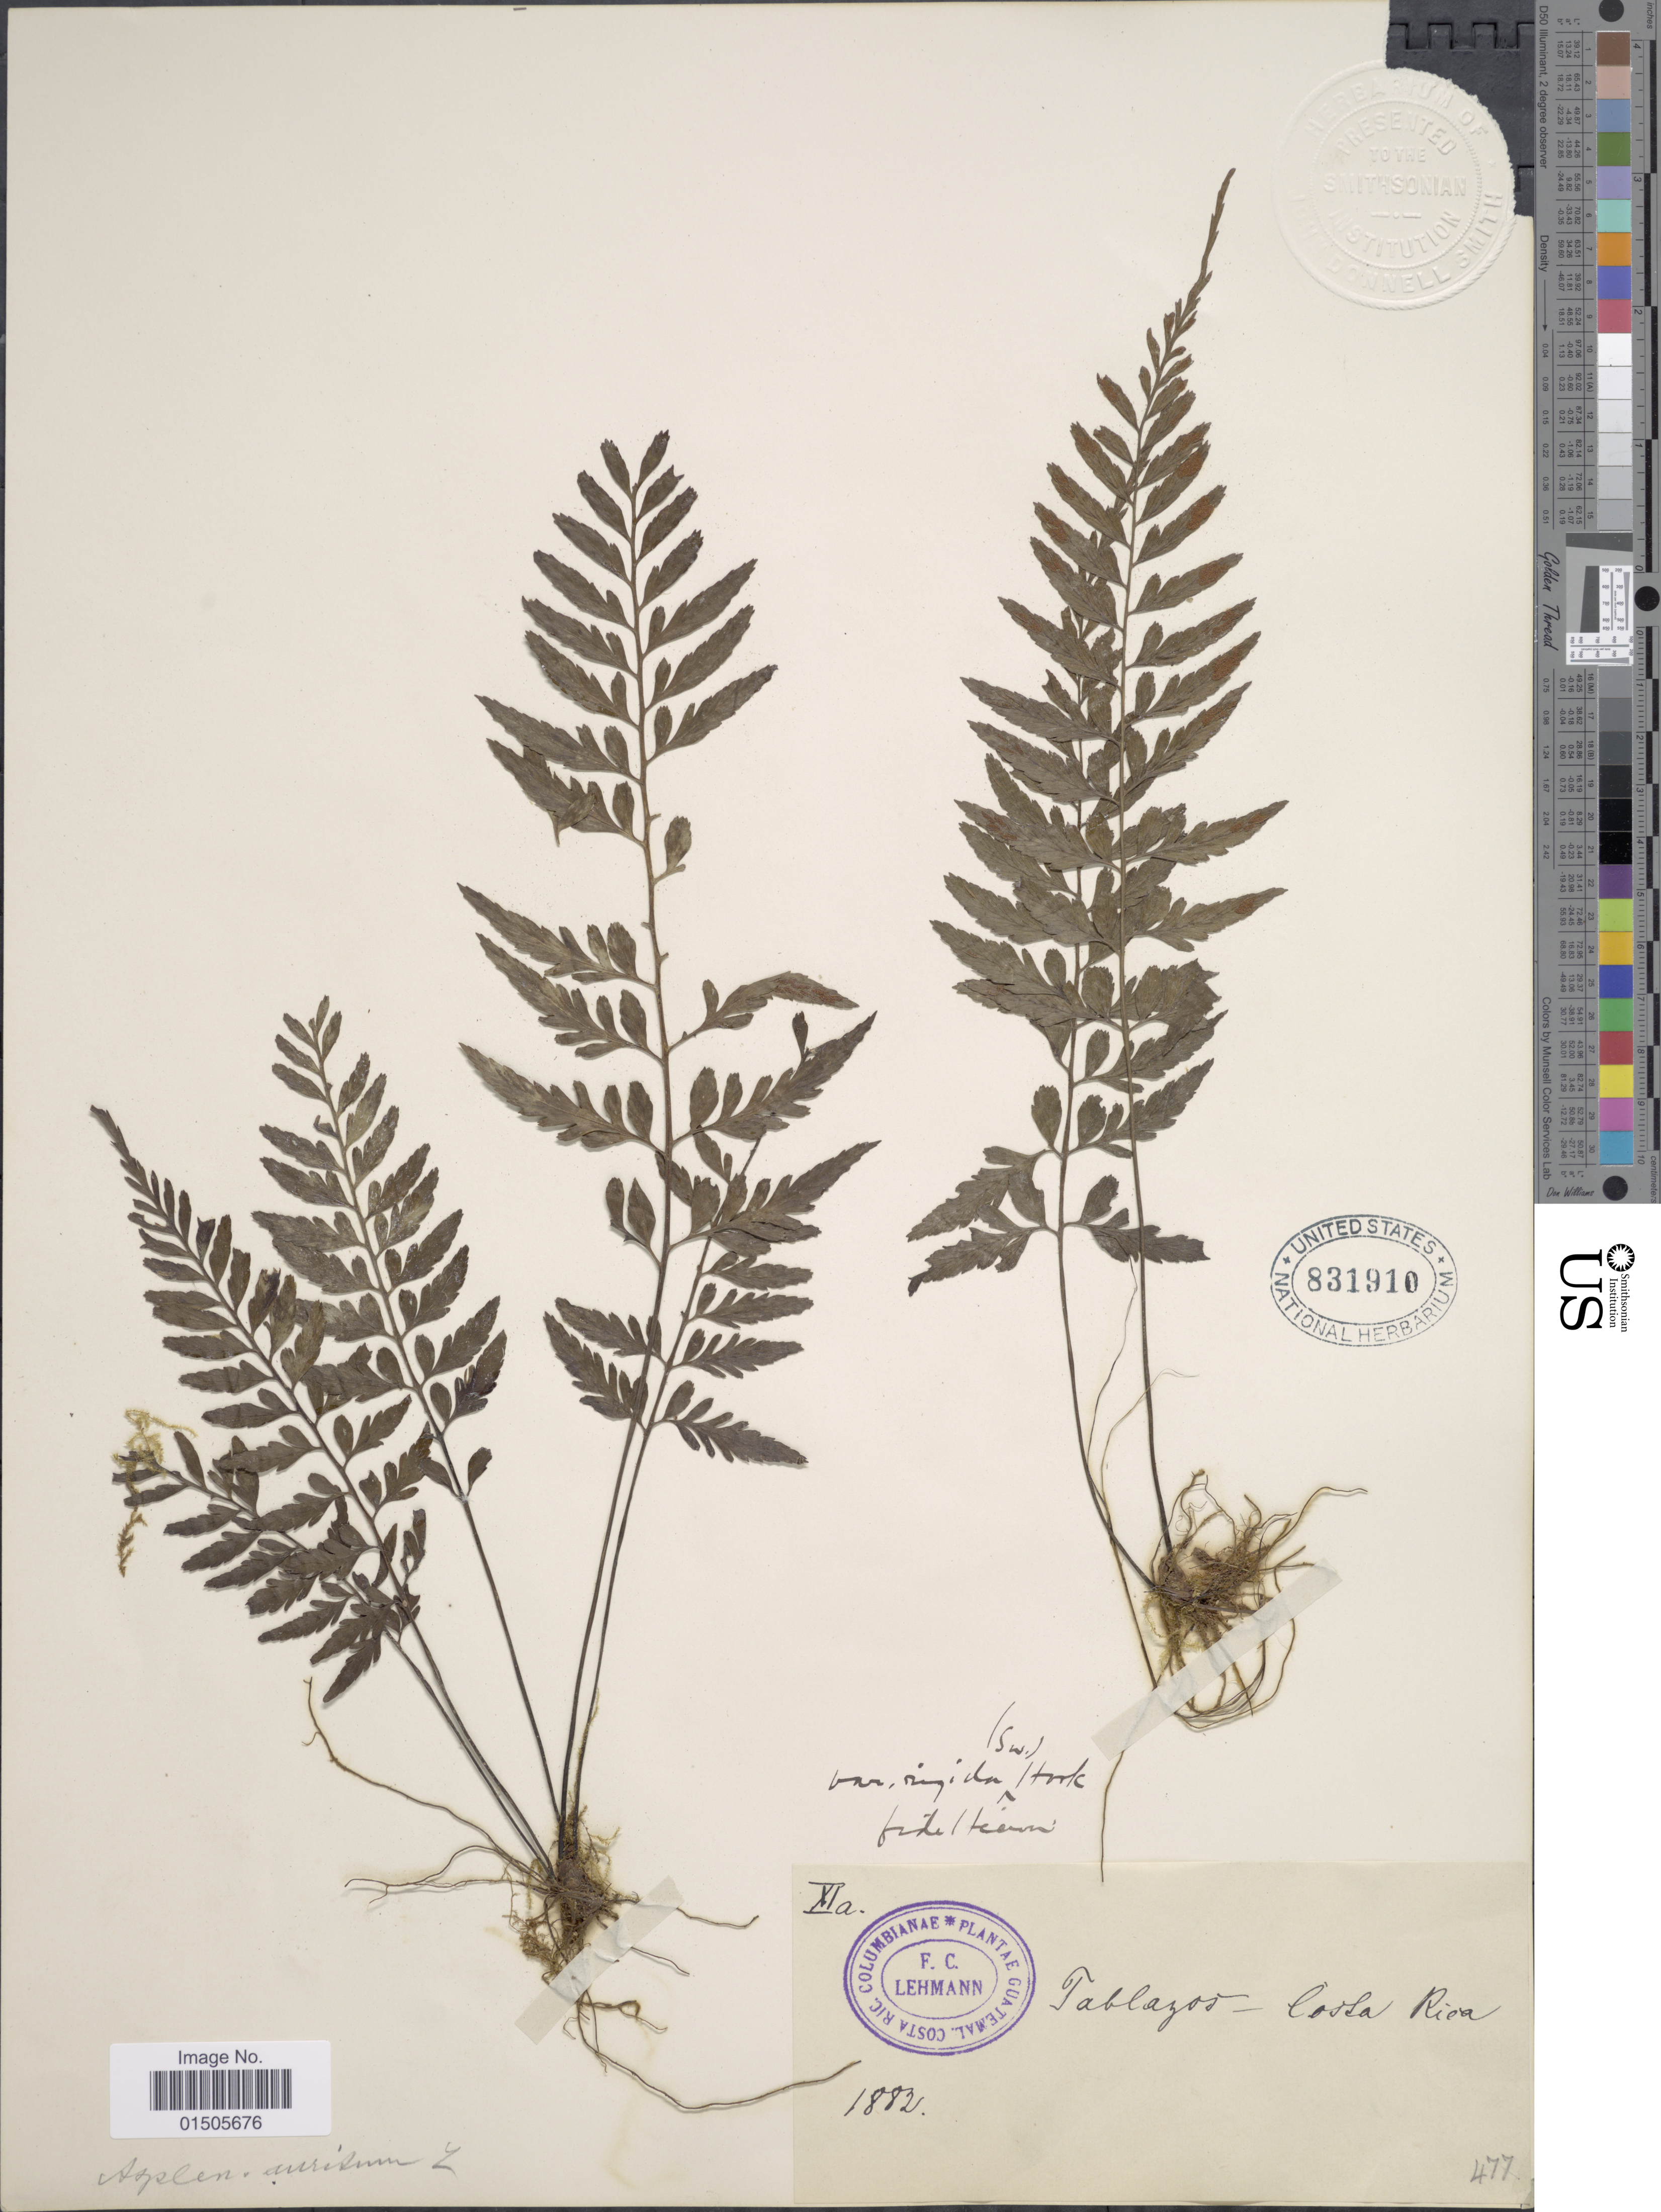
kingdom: Plantae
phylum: Tracheophyta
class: Polypodiopsida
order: Polypodiales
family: Aspleniaceae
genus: Asplenium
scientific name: Asplenium auritum var. intermedium ined.?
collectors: ex herb. Lehmann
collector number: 11a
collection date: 1882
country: Costa Rica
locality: Tablazos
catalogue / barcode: US 831910